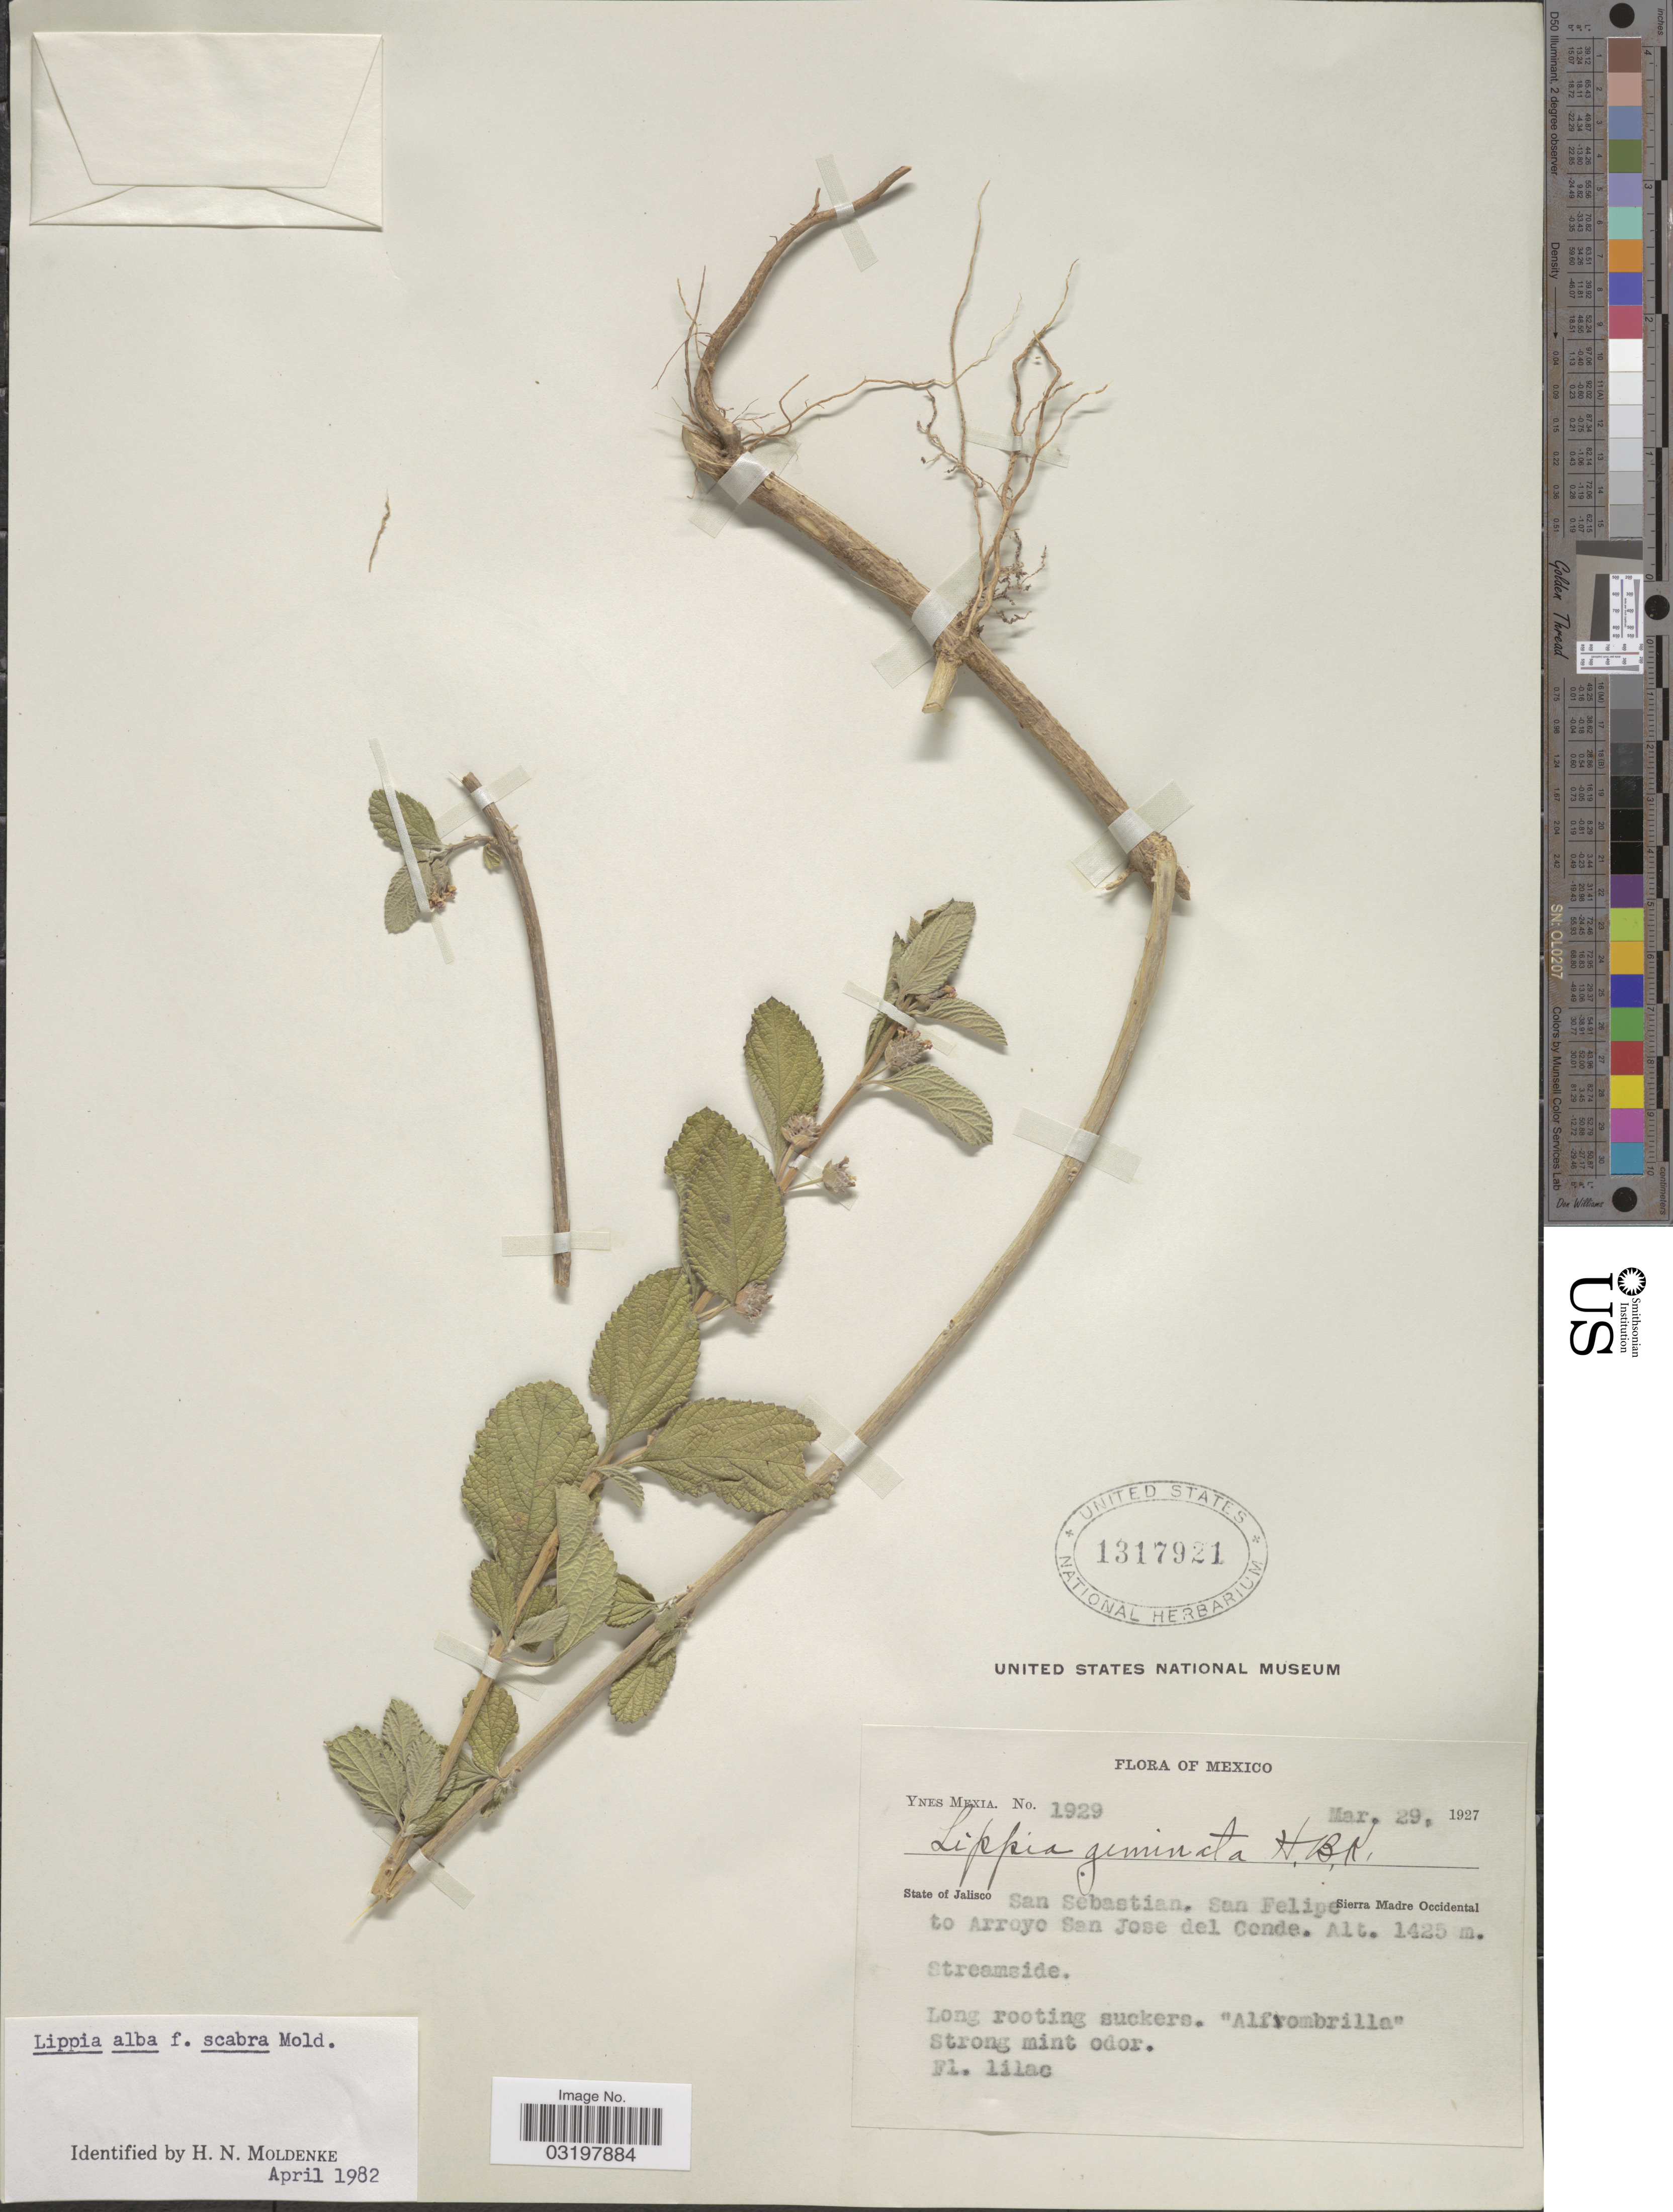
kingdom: Plantae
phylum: Tracheophyta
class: Magnoliopsida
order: Lamiales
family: Verbenaceae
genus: Lippia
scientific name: Lippia alba f. scabra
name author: Moldenke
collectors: Y. Mexia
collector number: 1929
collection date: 1927-03-29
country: Mexico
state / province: Jalisco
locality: State of Jalisco. San Sebastian. San Felipe to Arroyo San Jose del Conde. Sierra Madre Occidental.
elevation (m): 1425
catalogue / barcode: US 1317921